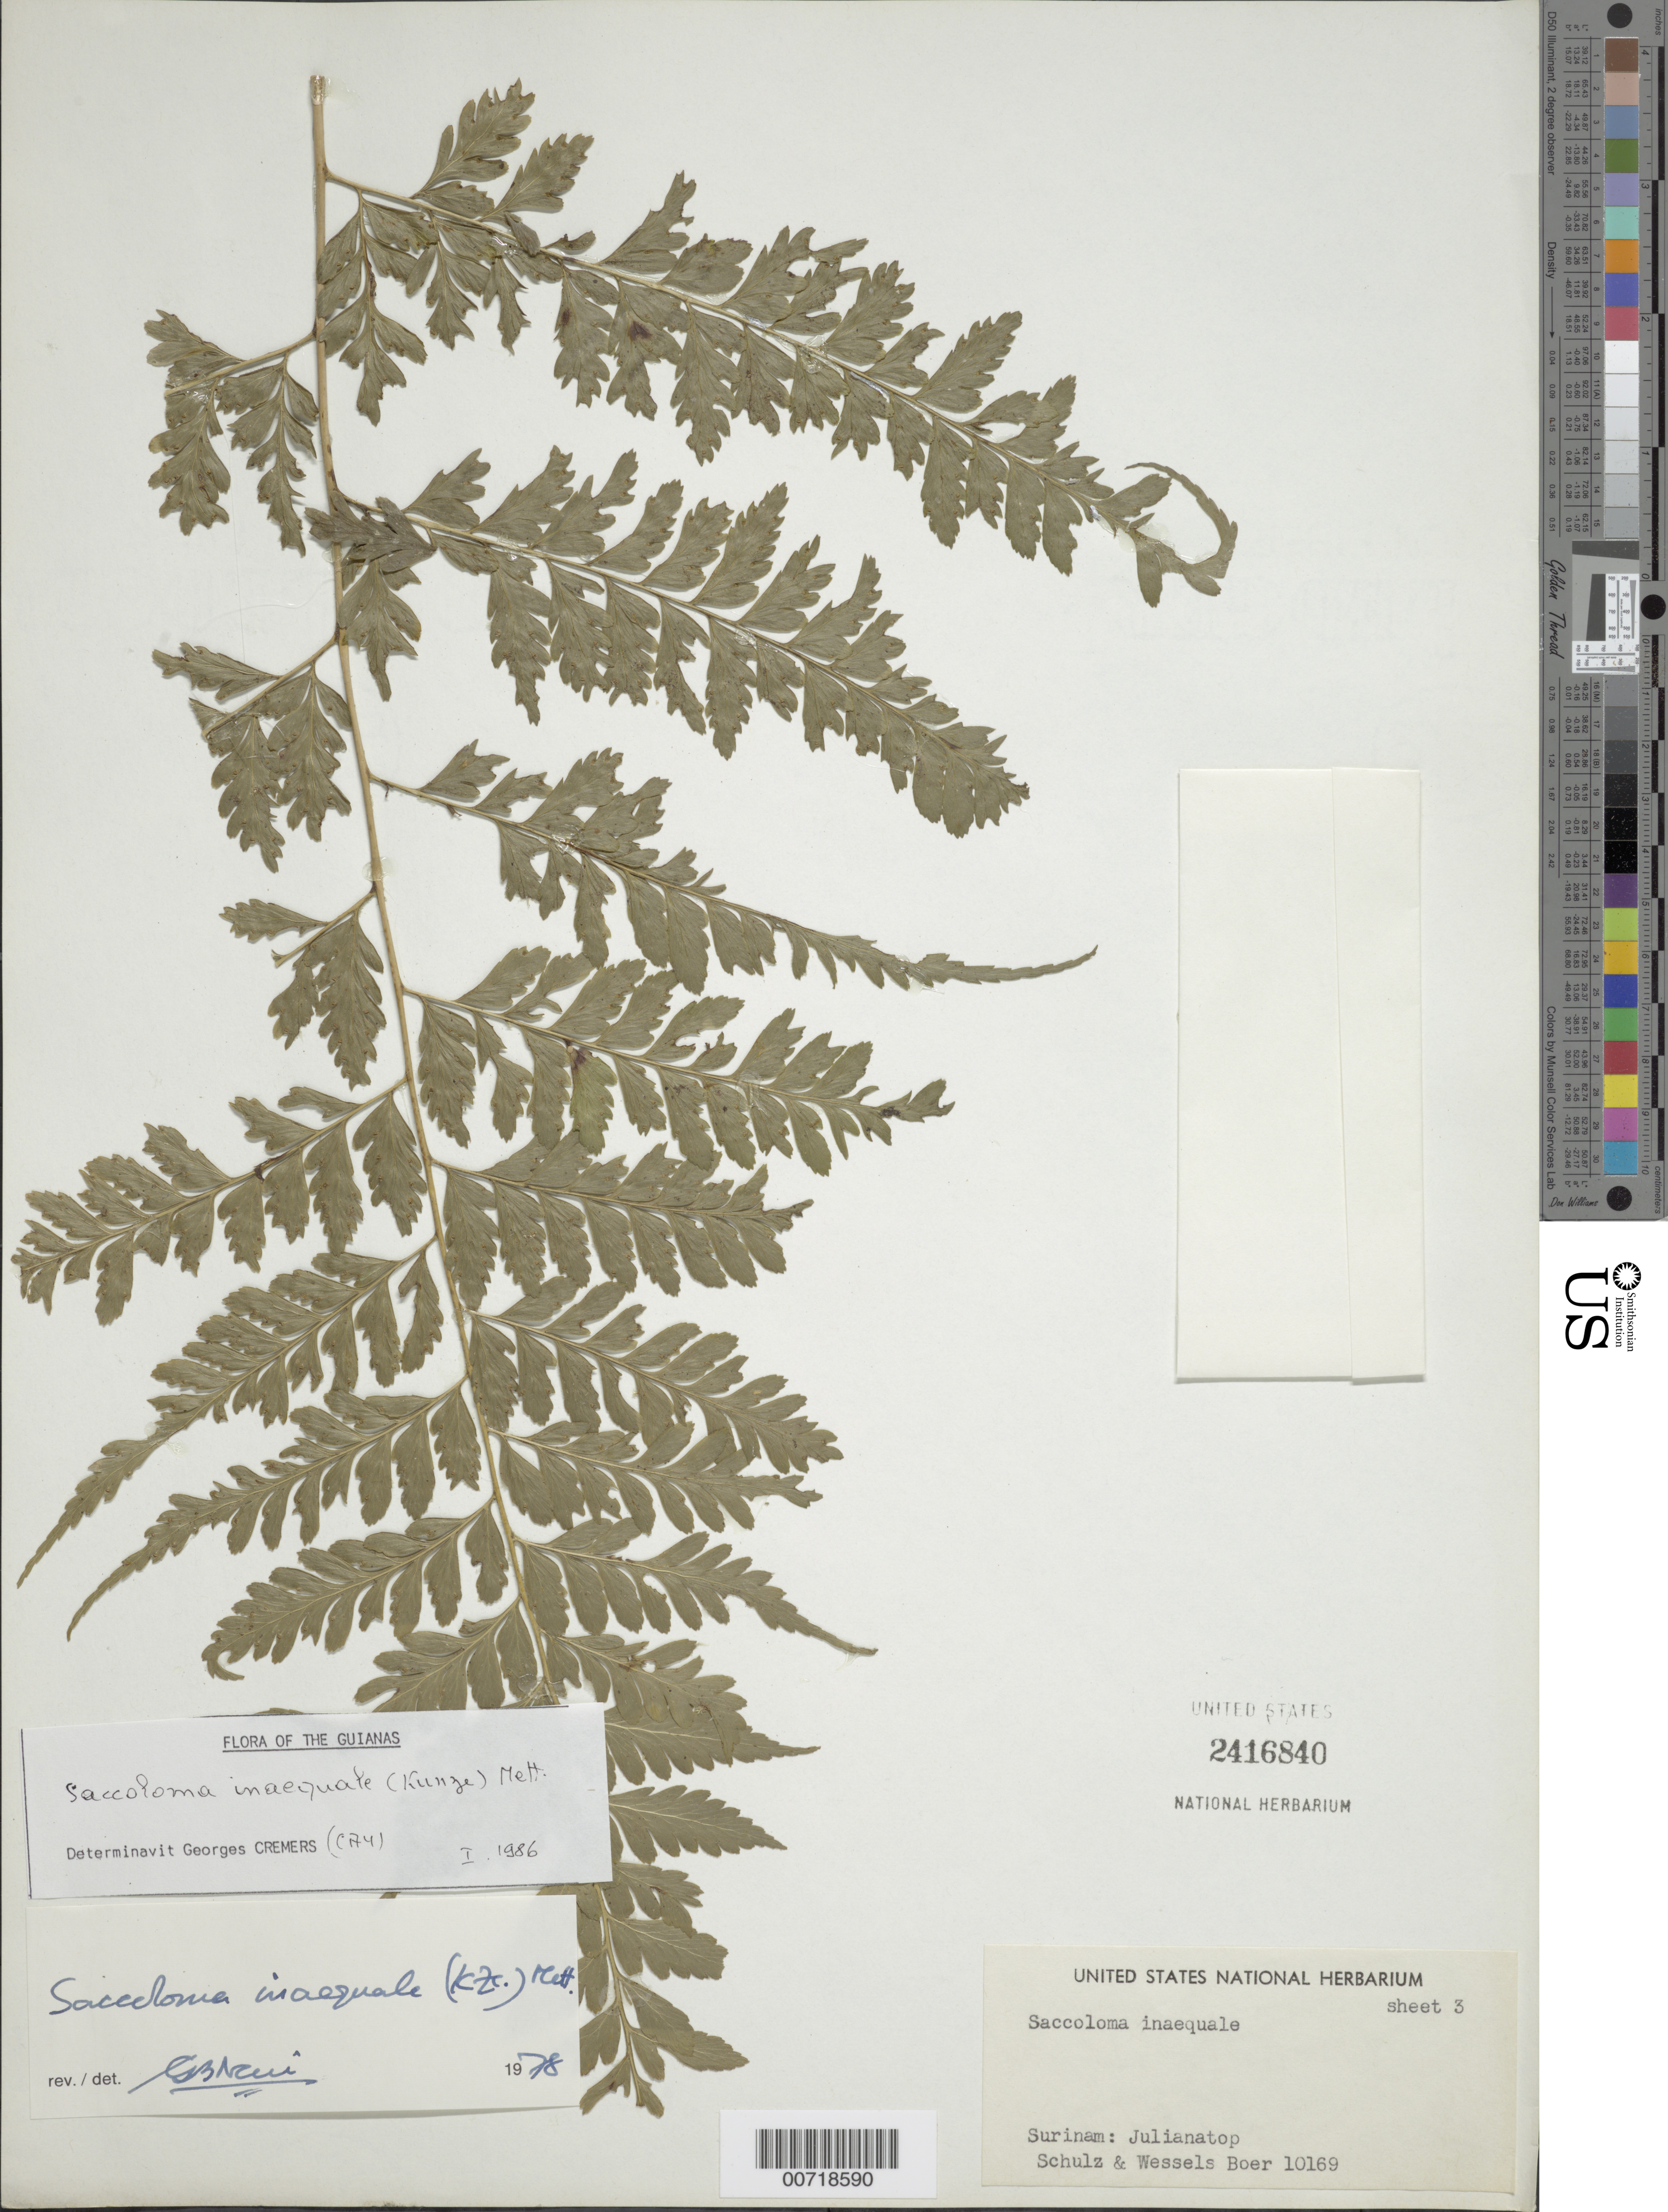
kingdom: Plantae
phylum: Tracheophyta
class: Polypodiopsida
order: Polypodiales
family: Saccolomataceae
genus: Saccoloma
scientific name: Saccoloma inaequale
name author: (Kunze) Mett.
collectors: Schulz, -- & J. G. Wessels Boer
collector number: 10169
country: Suriname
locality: Julianatop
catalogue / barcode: US 2416840